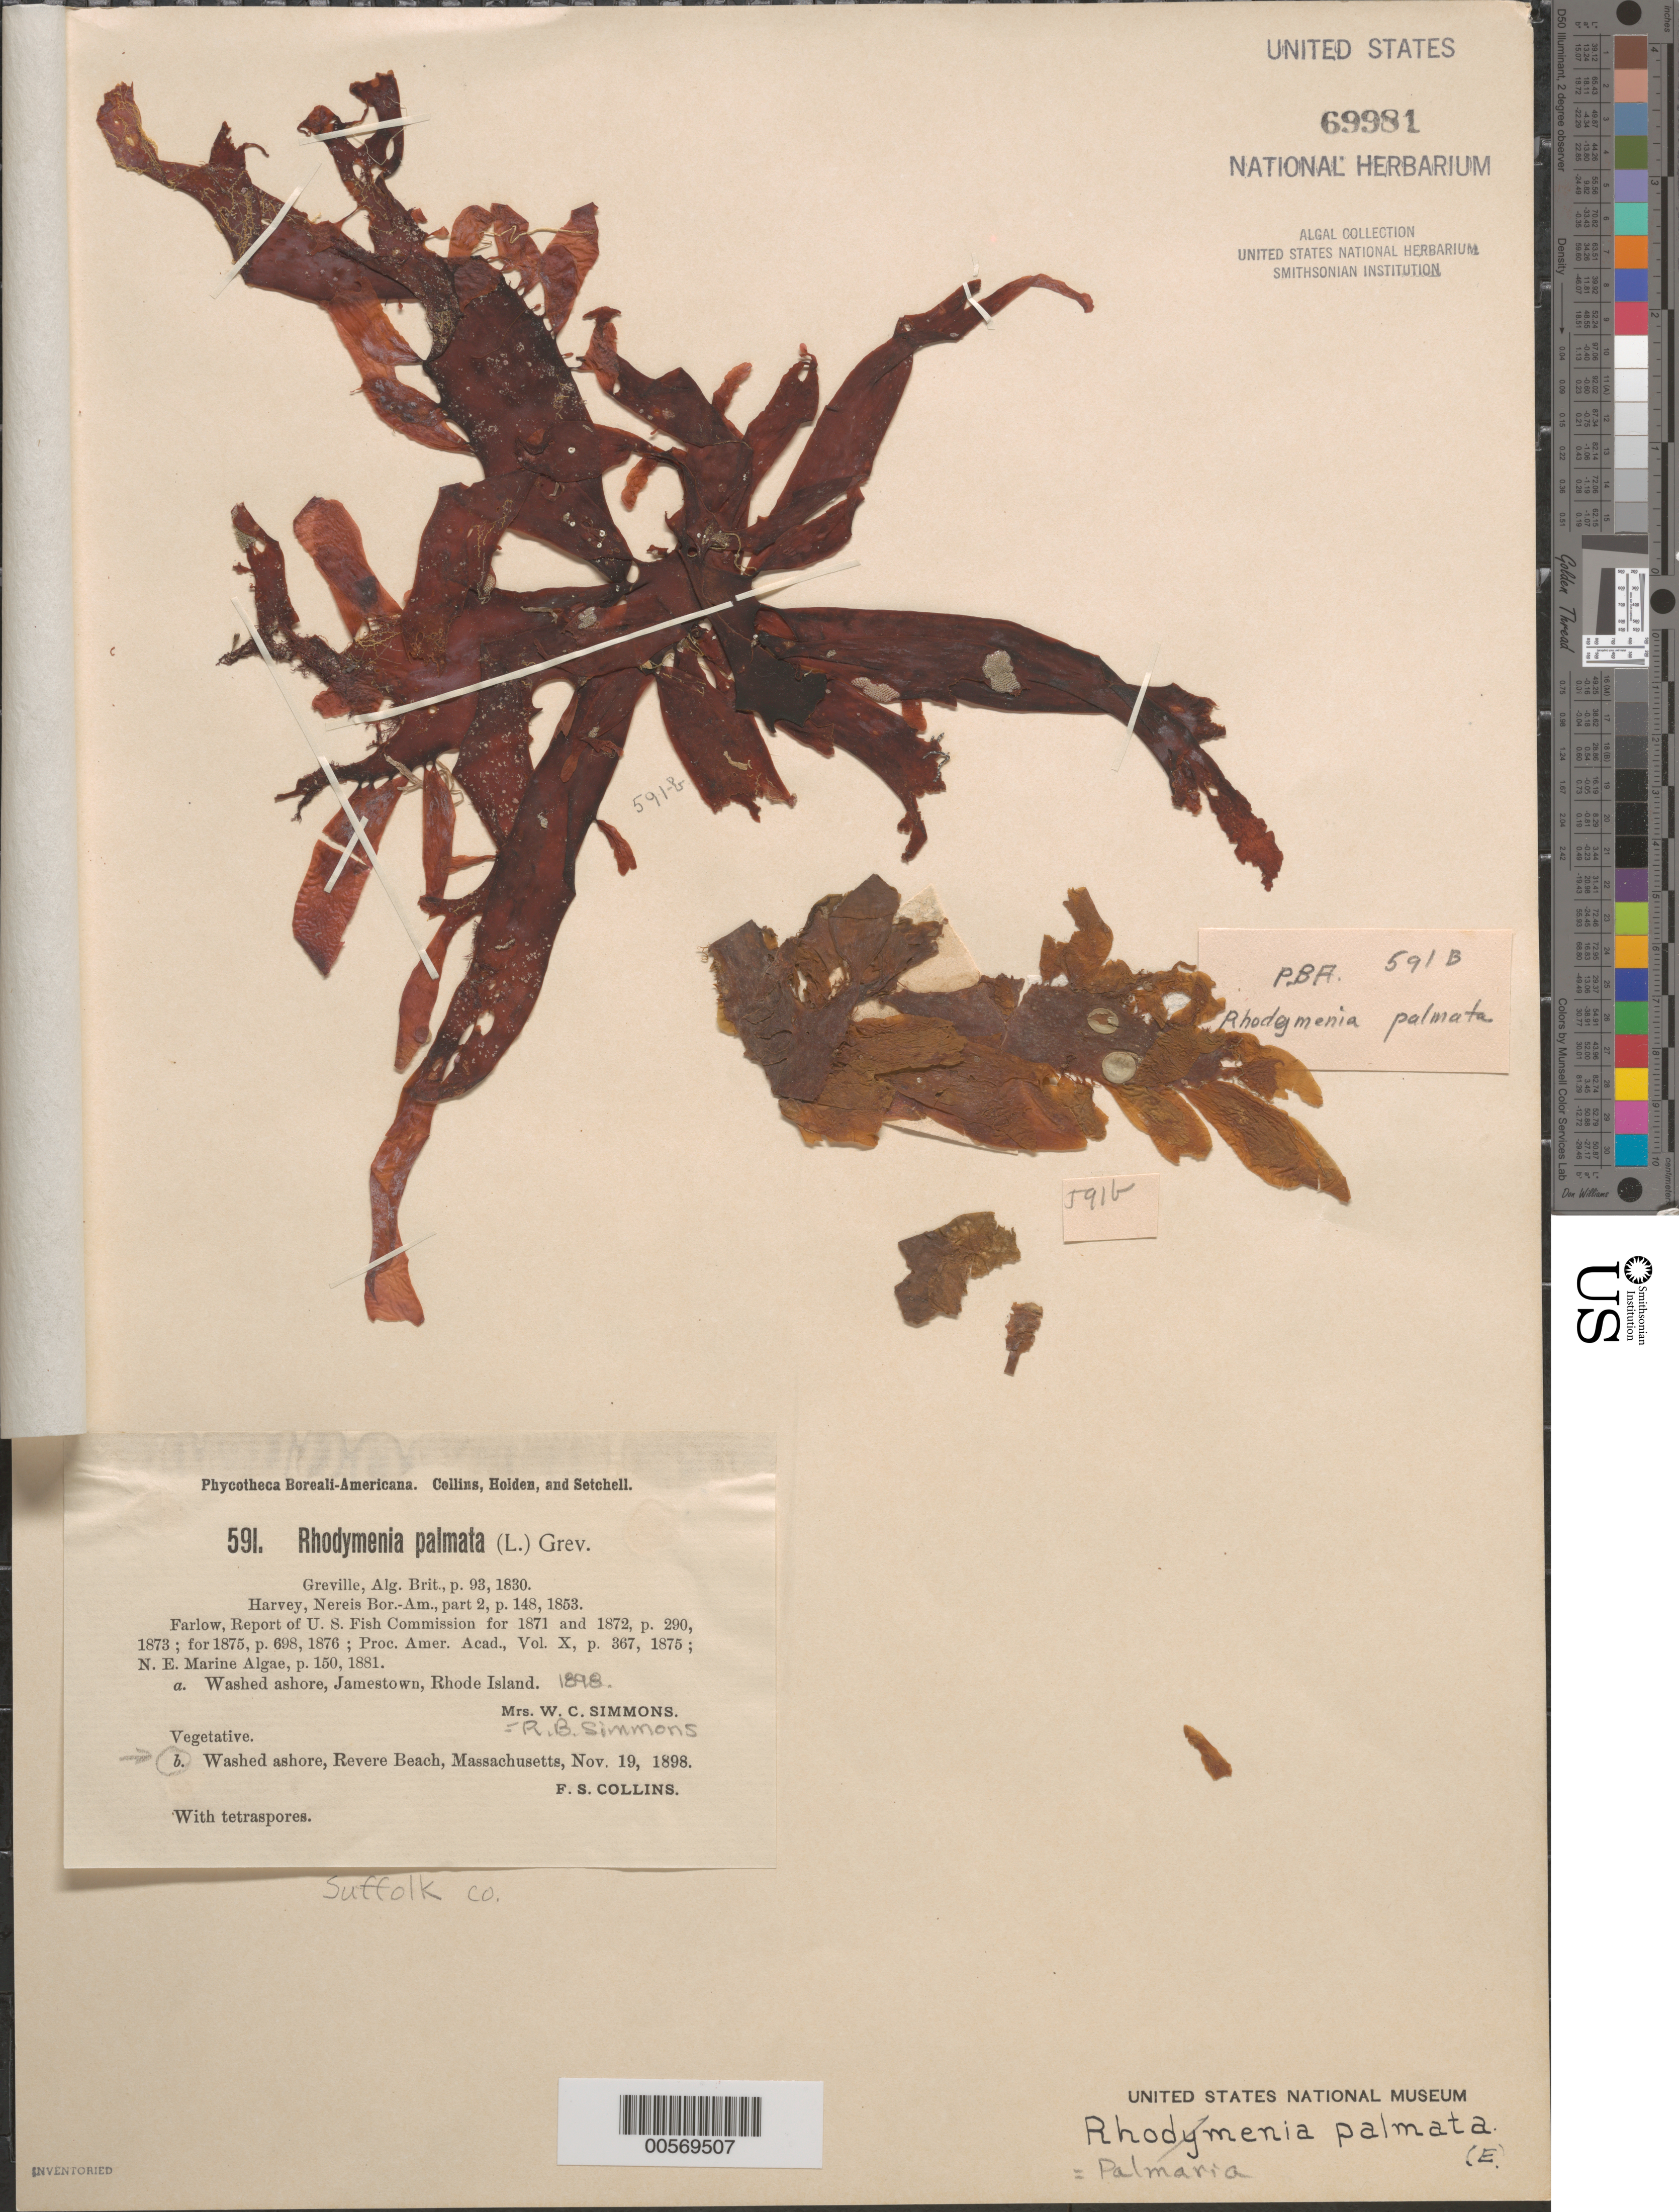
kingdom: Plantae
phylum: Rhodophyta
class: Florideophyceae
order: Palmariales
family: Palmariaceae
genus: Palmaria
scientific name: Palmaria palmata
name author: (L.) F. Weber & D. Mohr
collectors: F. Collins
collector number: PB-A 591b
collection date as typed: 19 Nov 1898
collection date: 1898-11-19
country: United States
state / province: Massachusetts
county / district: Suffolk County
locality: Revere Beach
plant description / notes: Collins, Holden & Setchell, Phycotheca Boreali-Americana, as Rhodymenia palmata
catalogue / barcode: US 69981